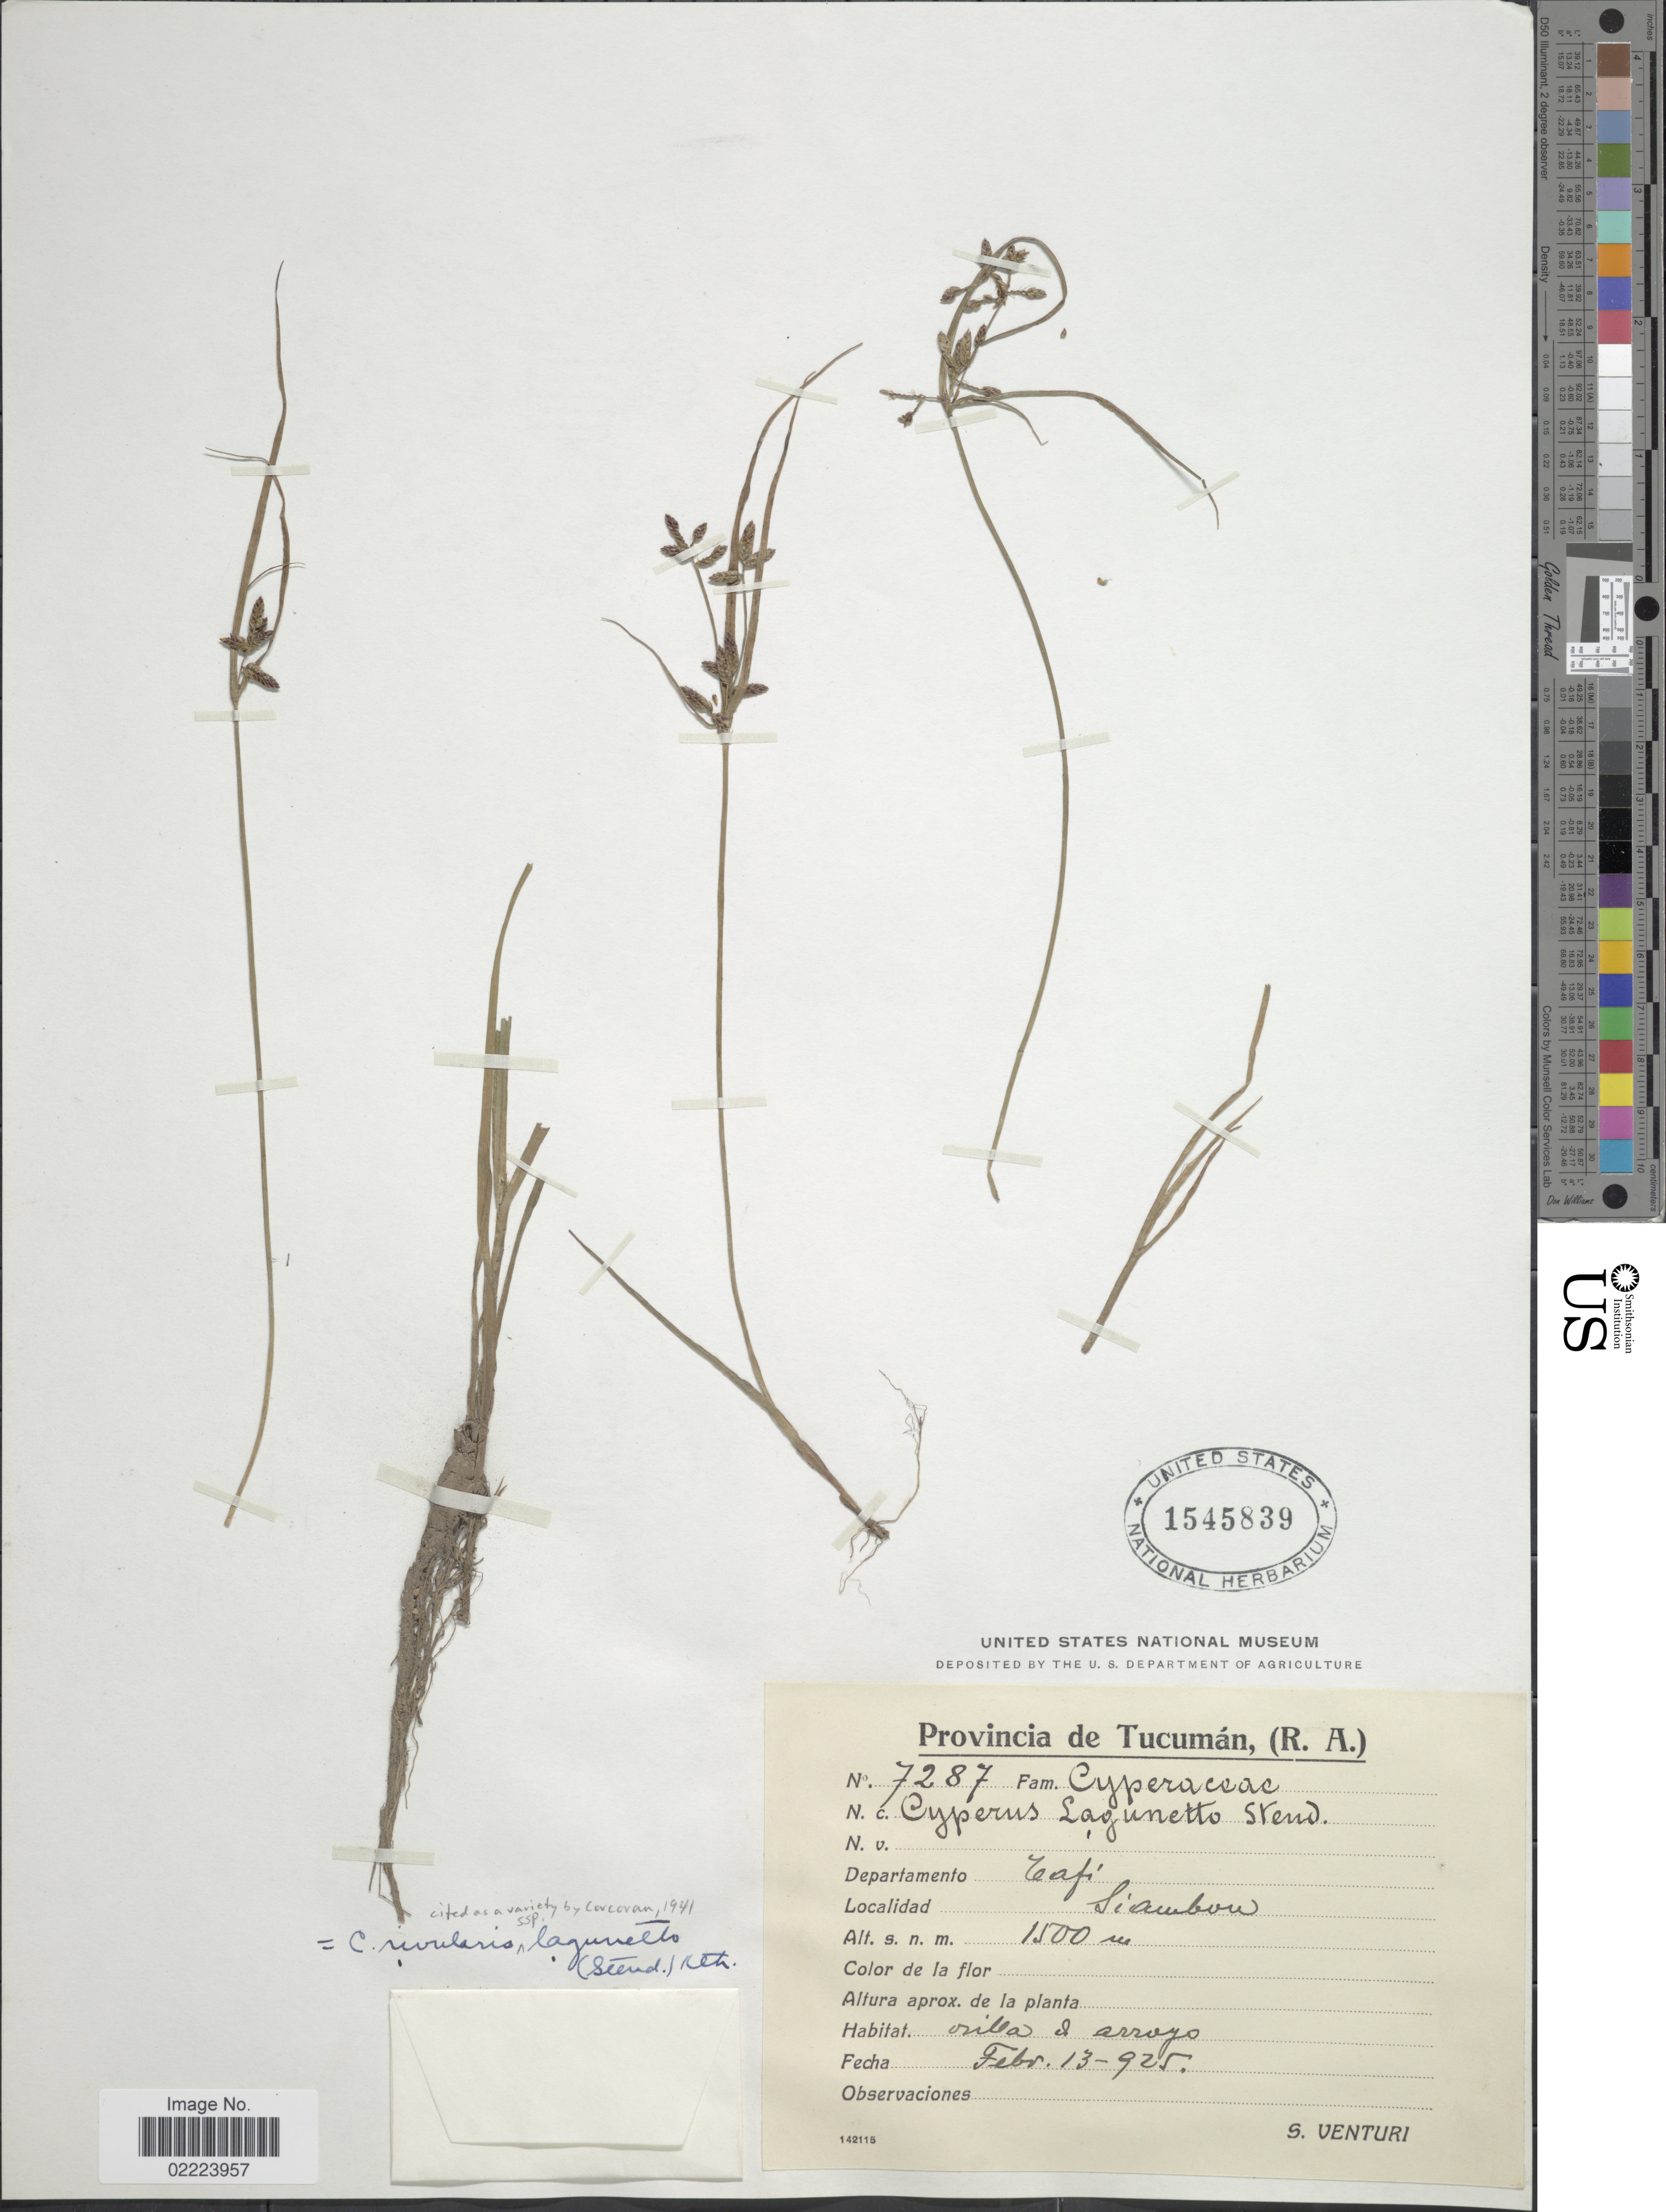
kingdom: Plantae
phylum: Tracheophyta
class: Liliopsida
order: Poales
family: Cyperaceae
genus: Cyperus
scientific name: Cyperus bipartitus Torr.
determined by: Strong, Mark T., (BOT), Smithsonian Institution - National Museum of Natural History (UNITED STATES)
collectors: S. Venturi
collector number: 7287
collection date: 1925-02-13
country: Argentina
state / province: Tucuman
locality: (R.A.) Departamento Tafi, Siambon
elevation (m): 1500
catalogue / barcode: US 1545839